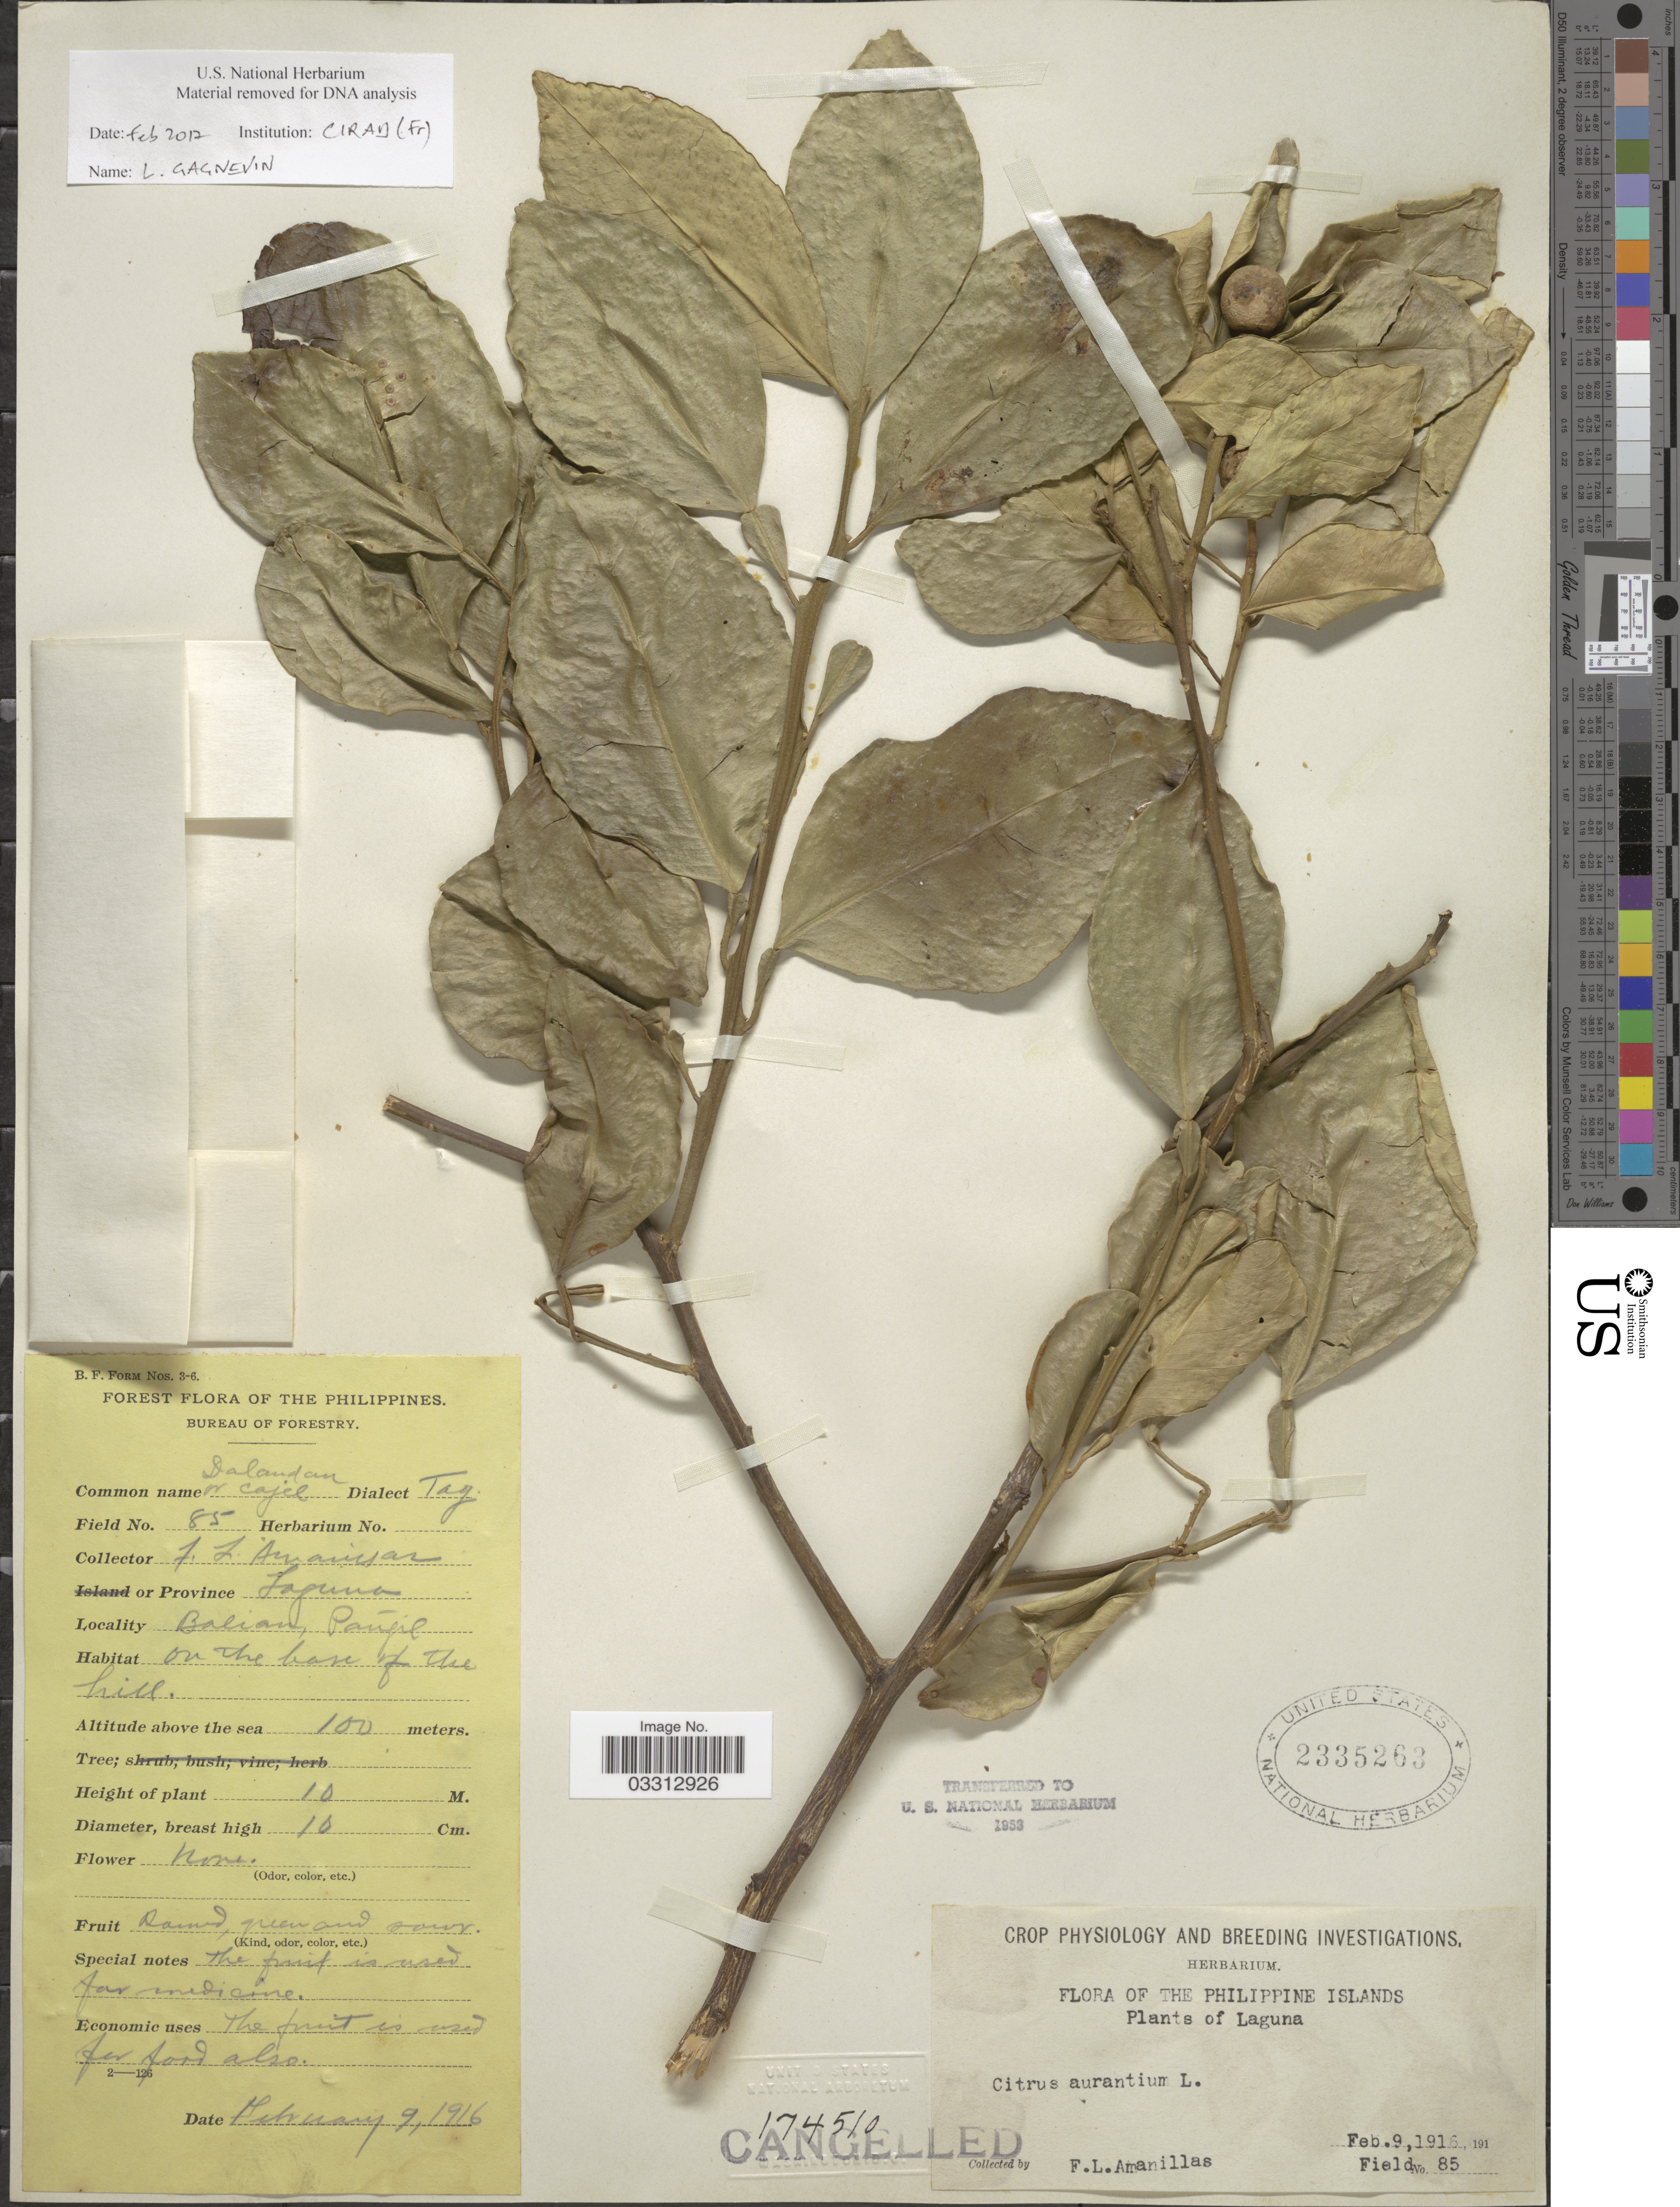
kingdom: Plantae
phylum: Tracheophyta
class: Magnoliopsida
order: Sapindales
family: Rutaceae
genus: Citrus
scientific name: Citrus x aurantium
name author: L.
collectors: F. Amarillas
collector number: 85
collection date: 1916-02-09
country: Philippines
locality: Province Laguna. Balian, Pangil. On the base of the hill.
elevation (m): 100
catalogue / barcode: US 2335263